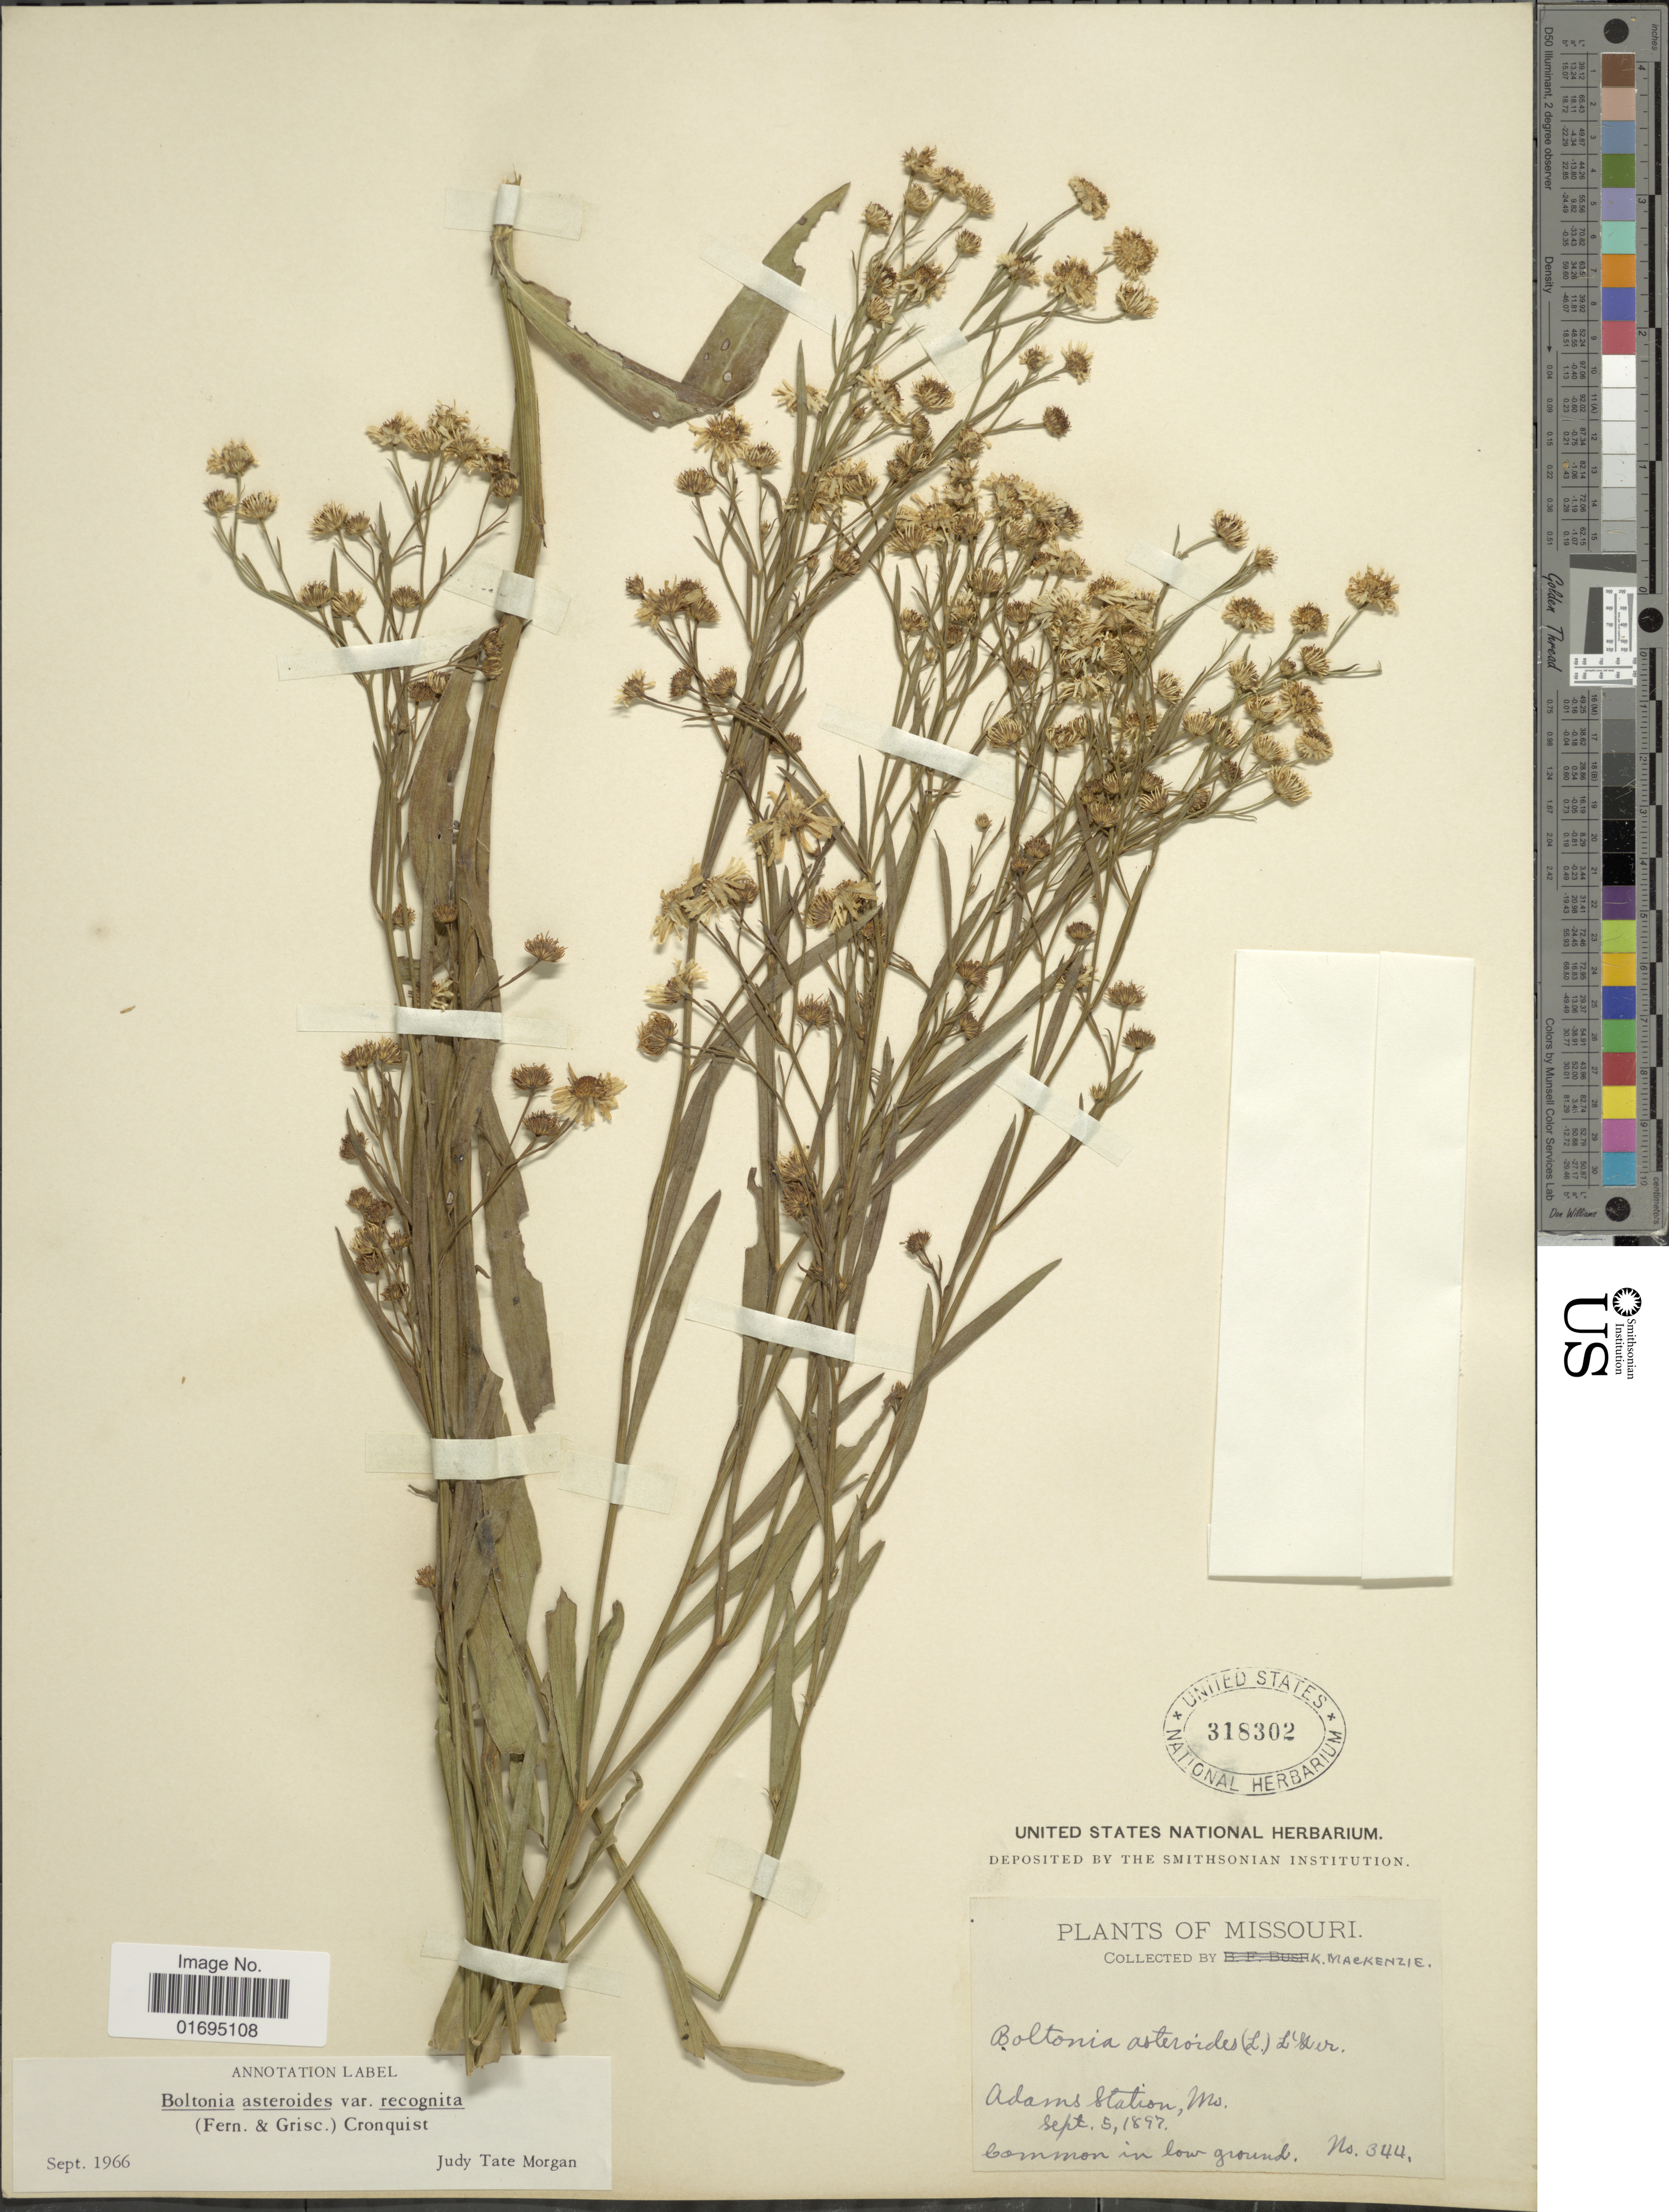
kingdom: Plantae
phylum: Tracheophyta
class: Magnoliopsida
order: Asterales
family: Asteraceae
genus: Boltonia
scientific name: Boltonia asteroides var. recognita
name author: (Fernald & Griscom) Cronq.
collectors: K. K. Mackenzie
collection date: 1897-09-05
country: United States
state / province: Missouri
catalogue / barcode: US 318302